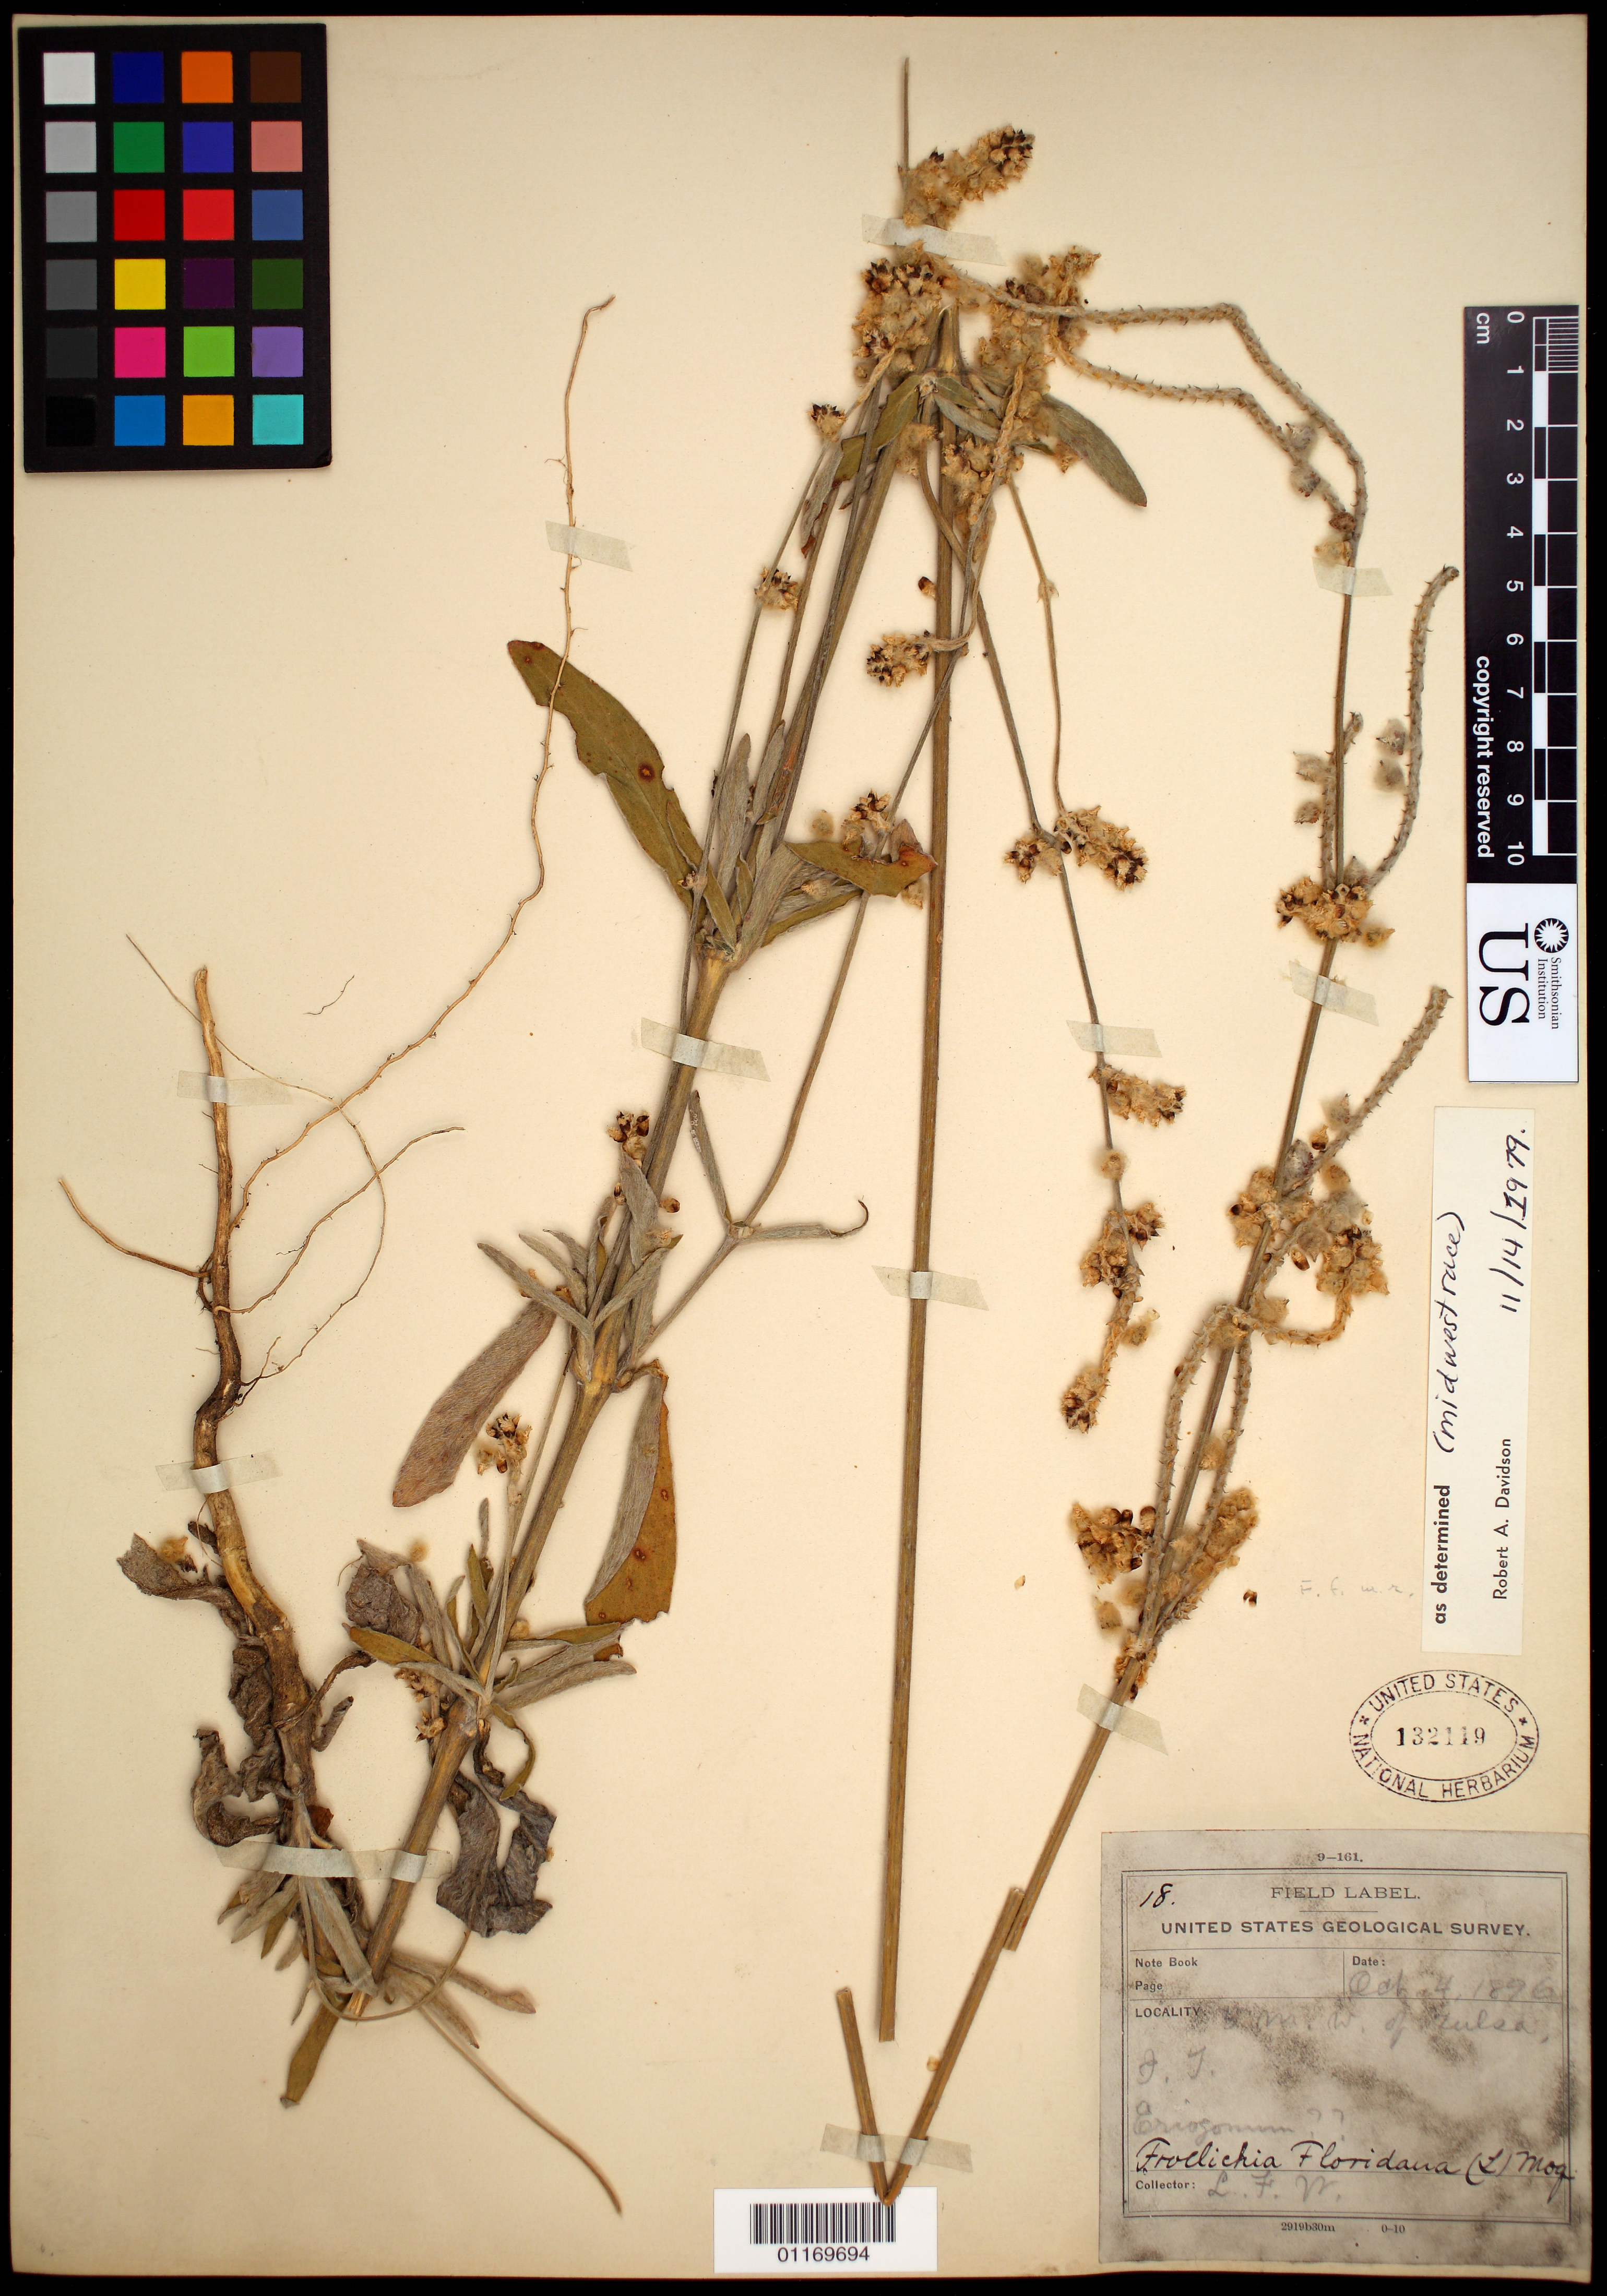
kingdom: Plantae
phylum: Tracheophyta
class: Magnoliopsida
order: Caryophyllales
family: Amaranthaceae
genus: Froelichia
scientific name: Froelichia floridana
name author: (Nutt.) Moq.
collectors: L. F. Ward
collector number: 18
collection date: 1896-10-04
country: United States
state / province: Oklahoma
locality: W. of Tulsa.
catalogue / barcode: US 132119